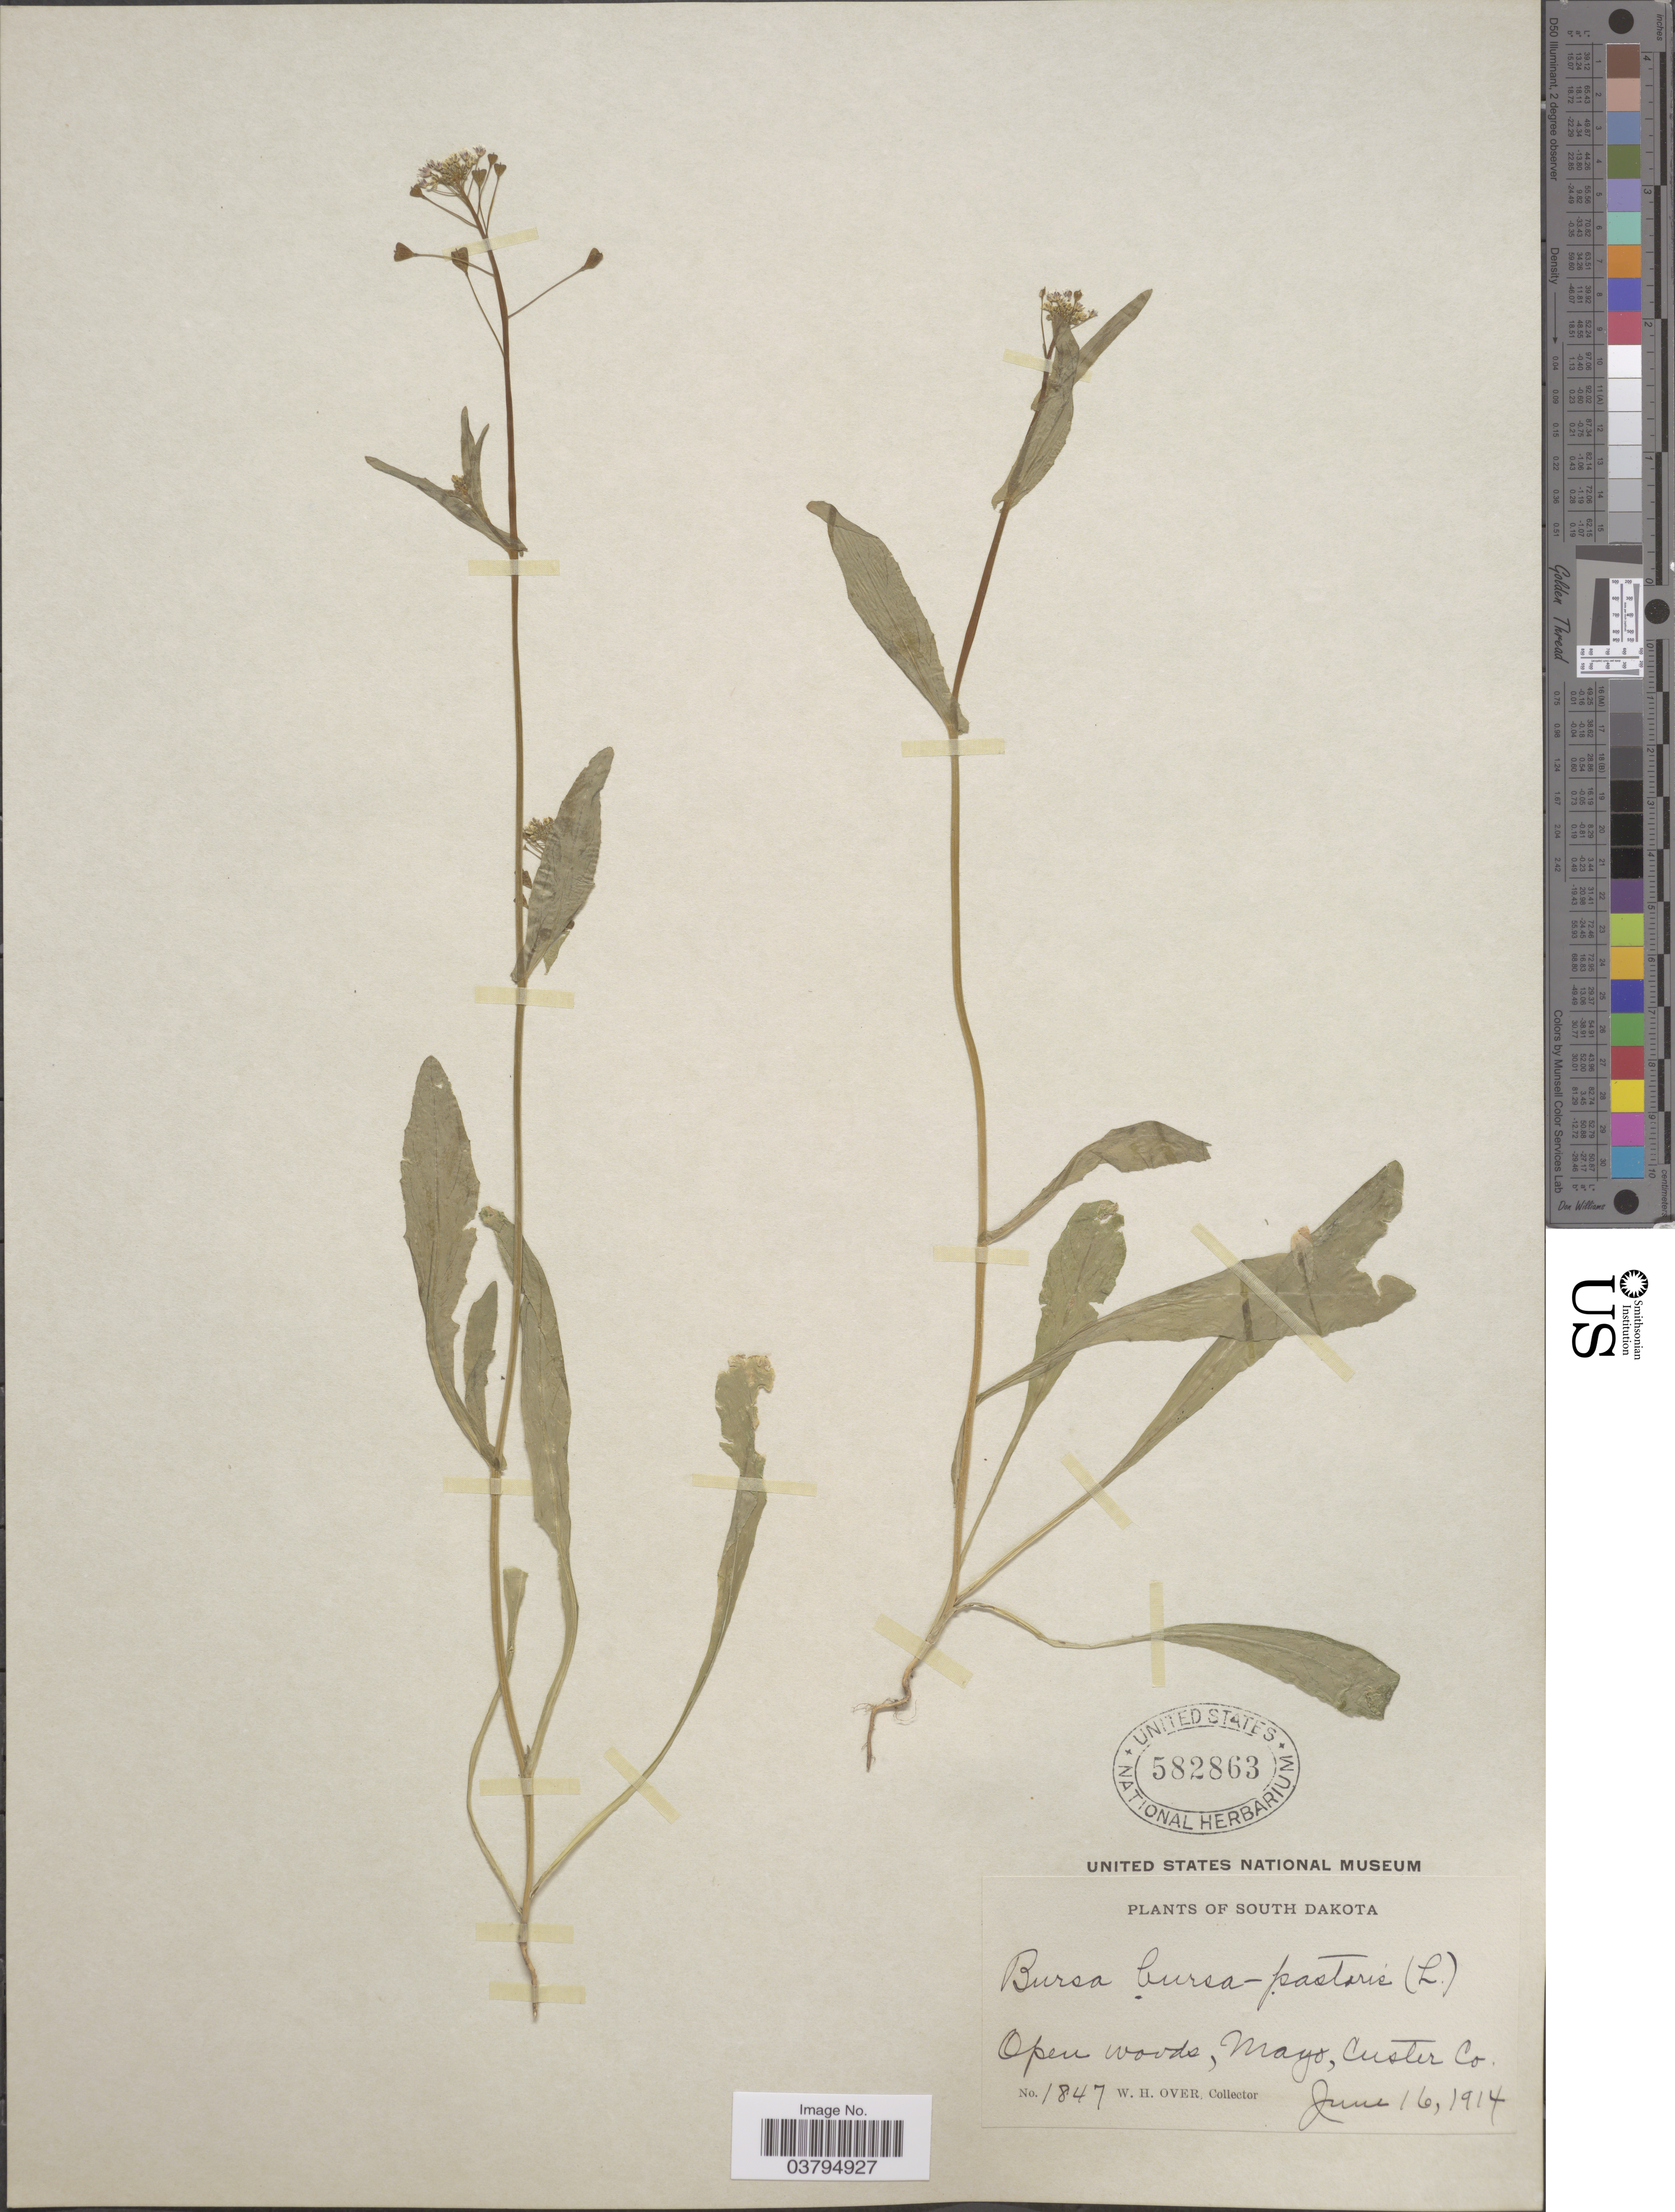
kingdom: Plantae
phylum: Tracheophyta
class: Magnoliopsida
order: Brassicales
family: Brassicaceae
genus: Capsella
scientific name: Capsella bursa-pastoris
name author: (L.) Medik.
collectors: W. Over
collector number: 1847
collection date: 1914-06-16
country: United States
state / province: South Dakota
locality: Mayo, Custer Co.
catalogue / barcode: US 582863